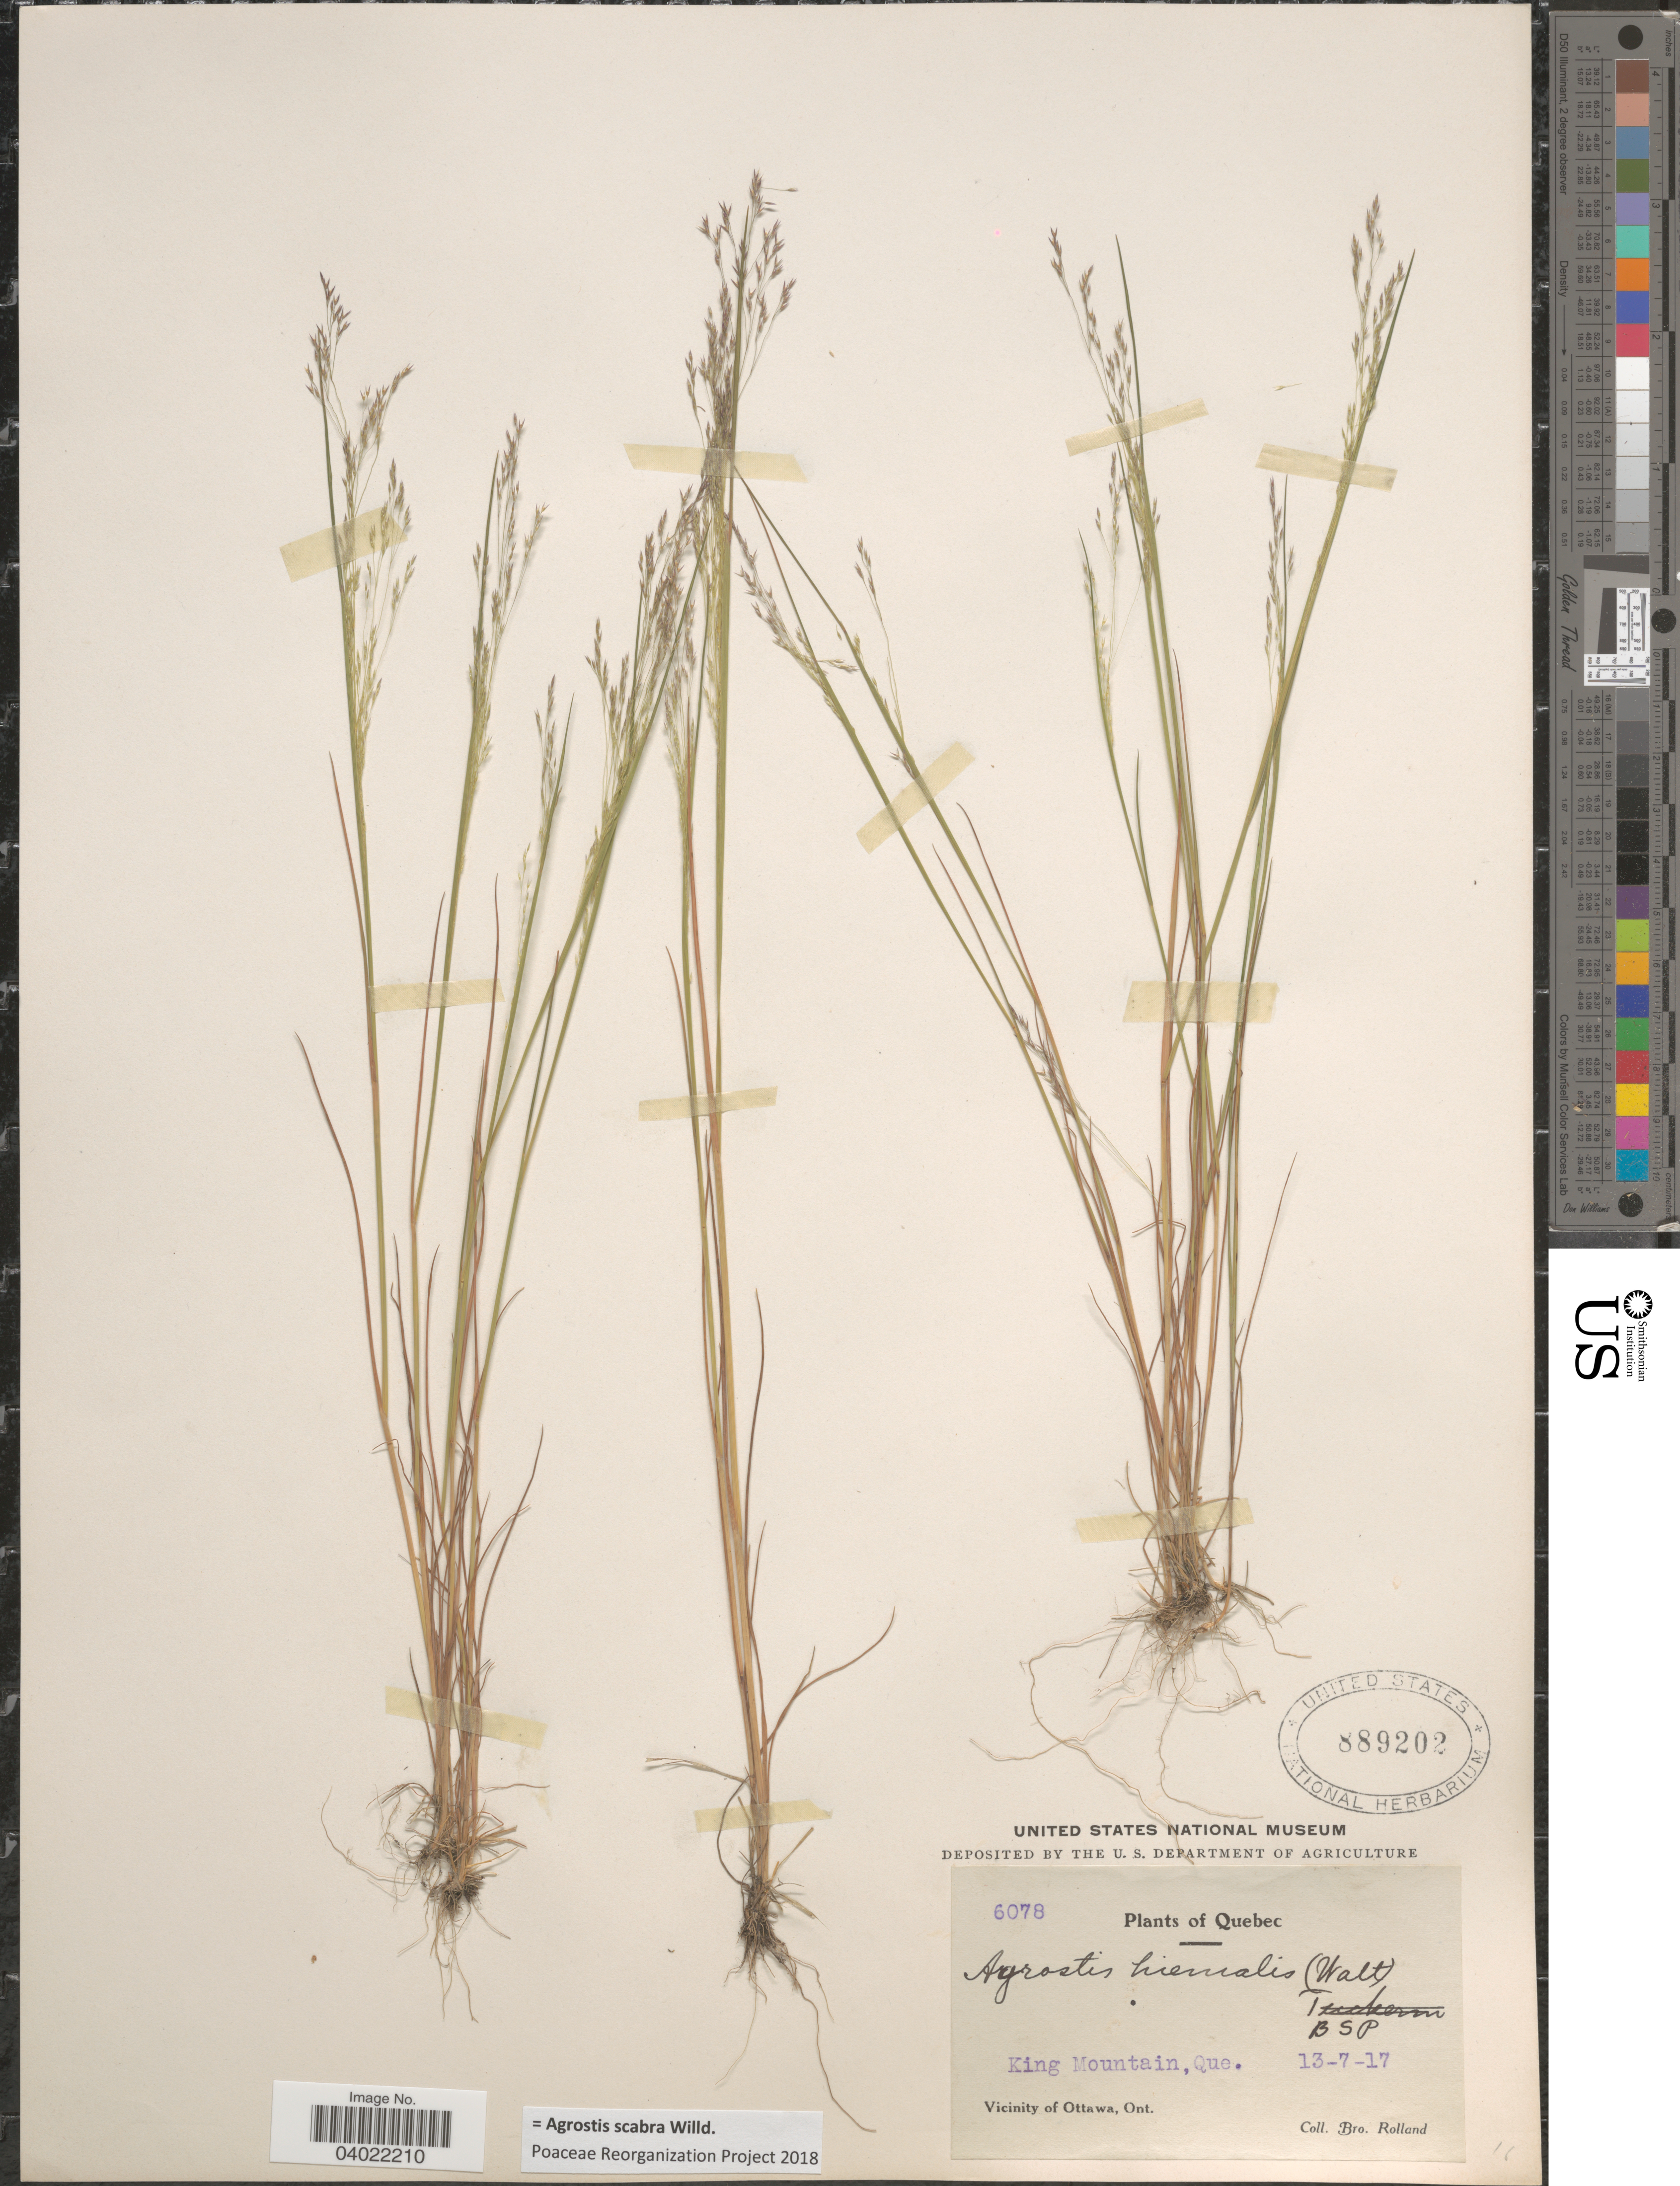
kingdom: Plantae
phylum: Tracheophyta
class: Liliopsida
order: Poales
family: Poaceae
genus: Agrostis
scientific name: Agrostis scabra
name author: Willd.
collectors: B. Rolland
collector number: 6078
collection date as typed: Transcribed d/m/y: 13/7/17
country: Canada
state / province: Quebec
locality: King Mountain. Vicinity of Ottawa.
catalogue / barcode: US 889202